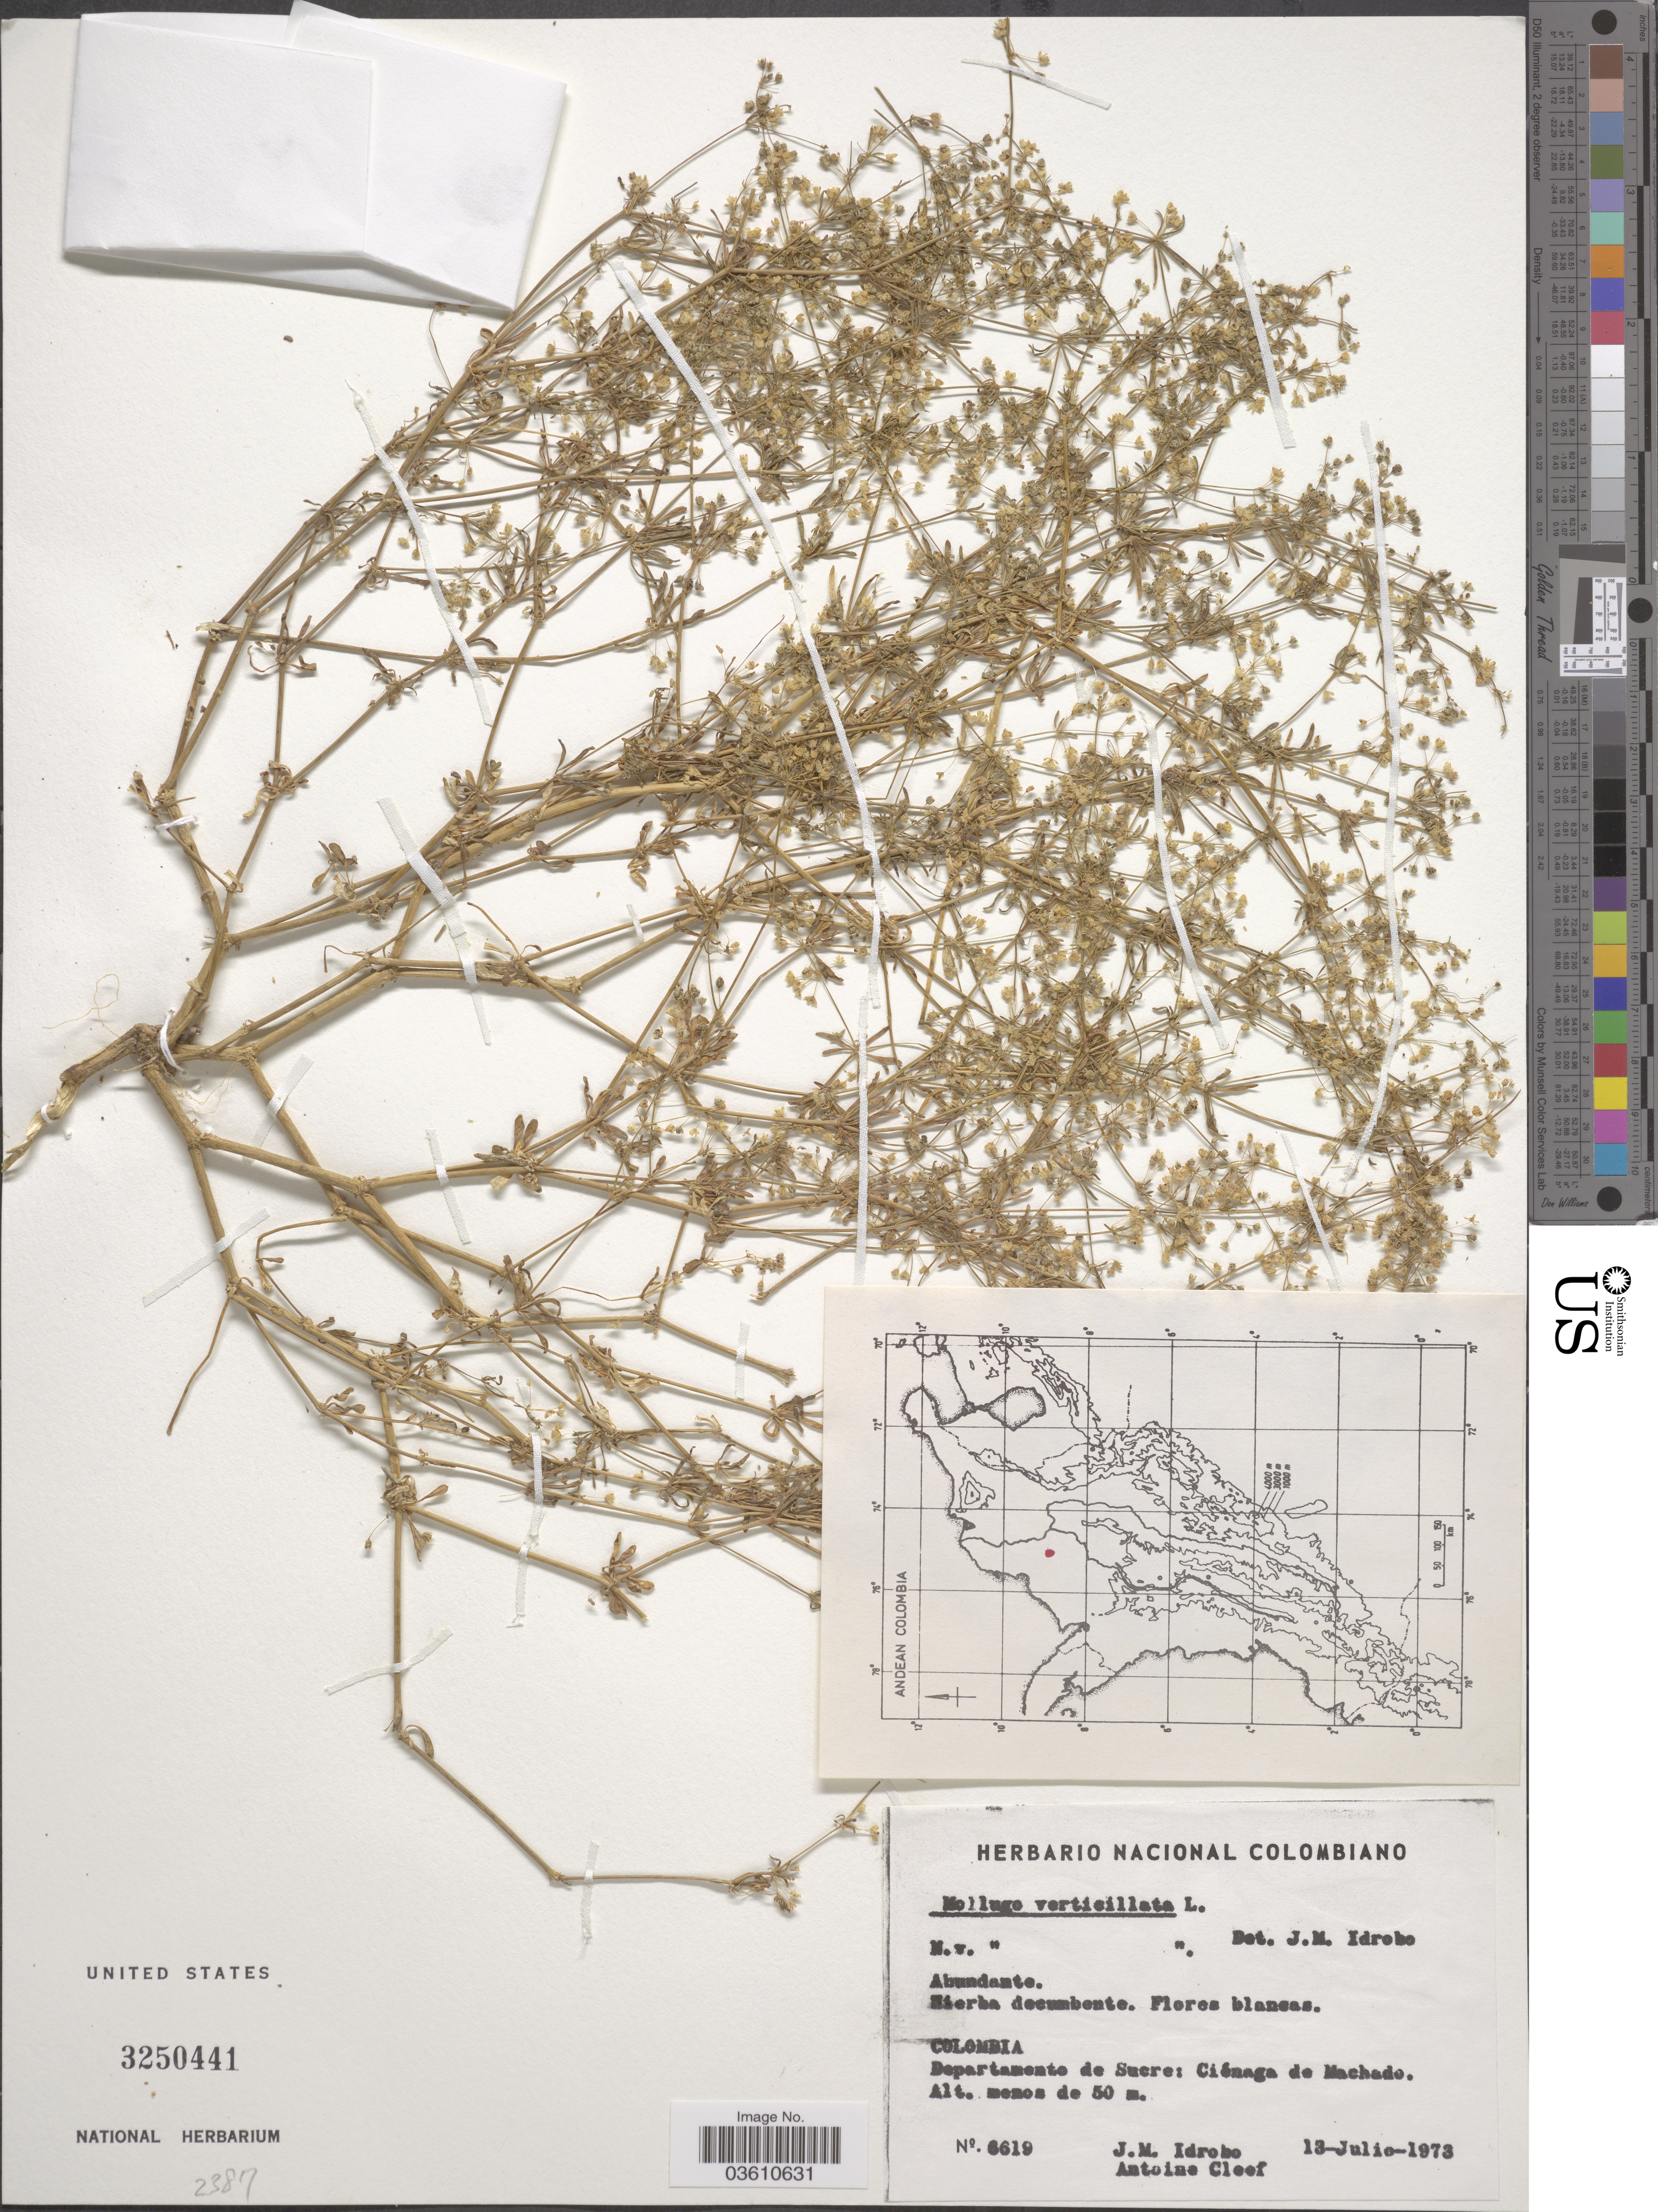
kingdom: Plantae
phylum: Tracheophyta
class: Magnoliopsida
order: Caryophyllales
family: Molluginaceae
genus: Mollugo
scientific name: Mollugo verticillata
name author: L.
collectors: J. M. Idrobo & A. M. Cleef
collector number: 6619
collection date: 1973-07-13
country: Colombia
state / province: Sucre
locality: Departamento de Sucre: Ciénaga de Machado.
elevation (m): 50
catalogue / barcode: US 3250441